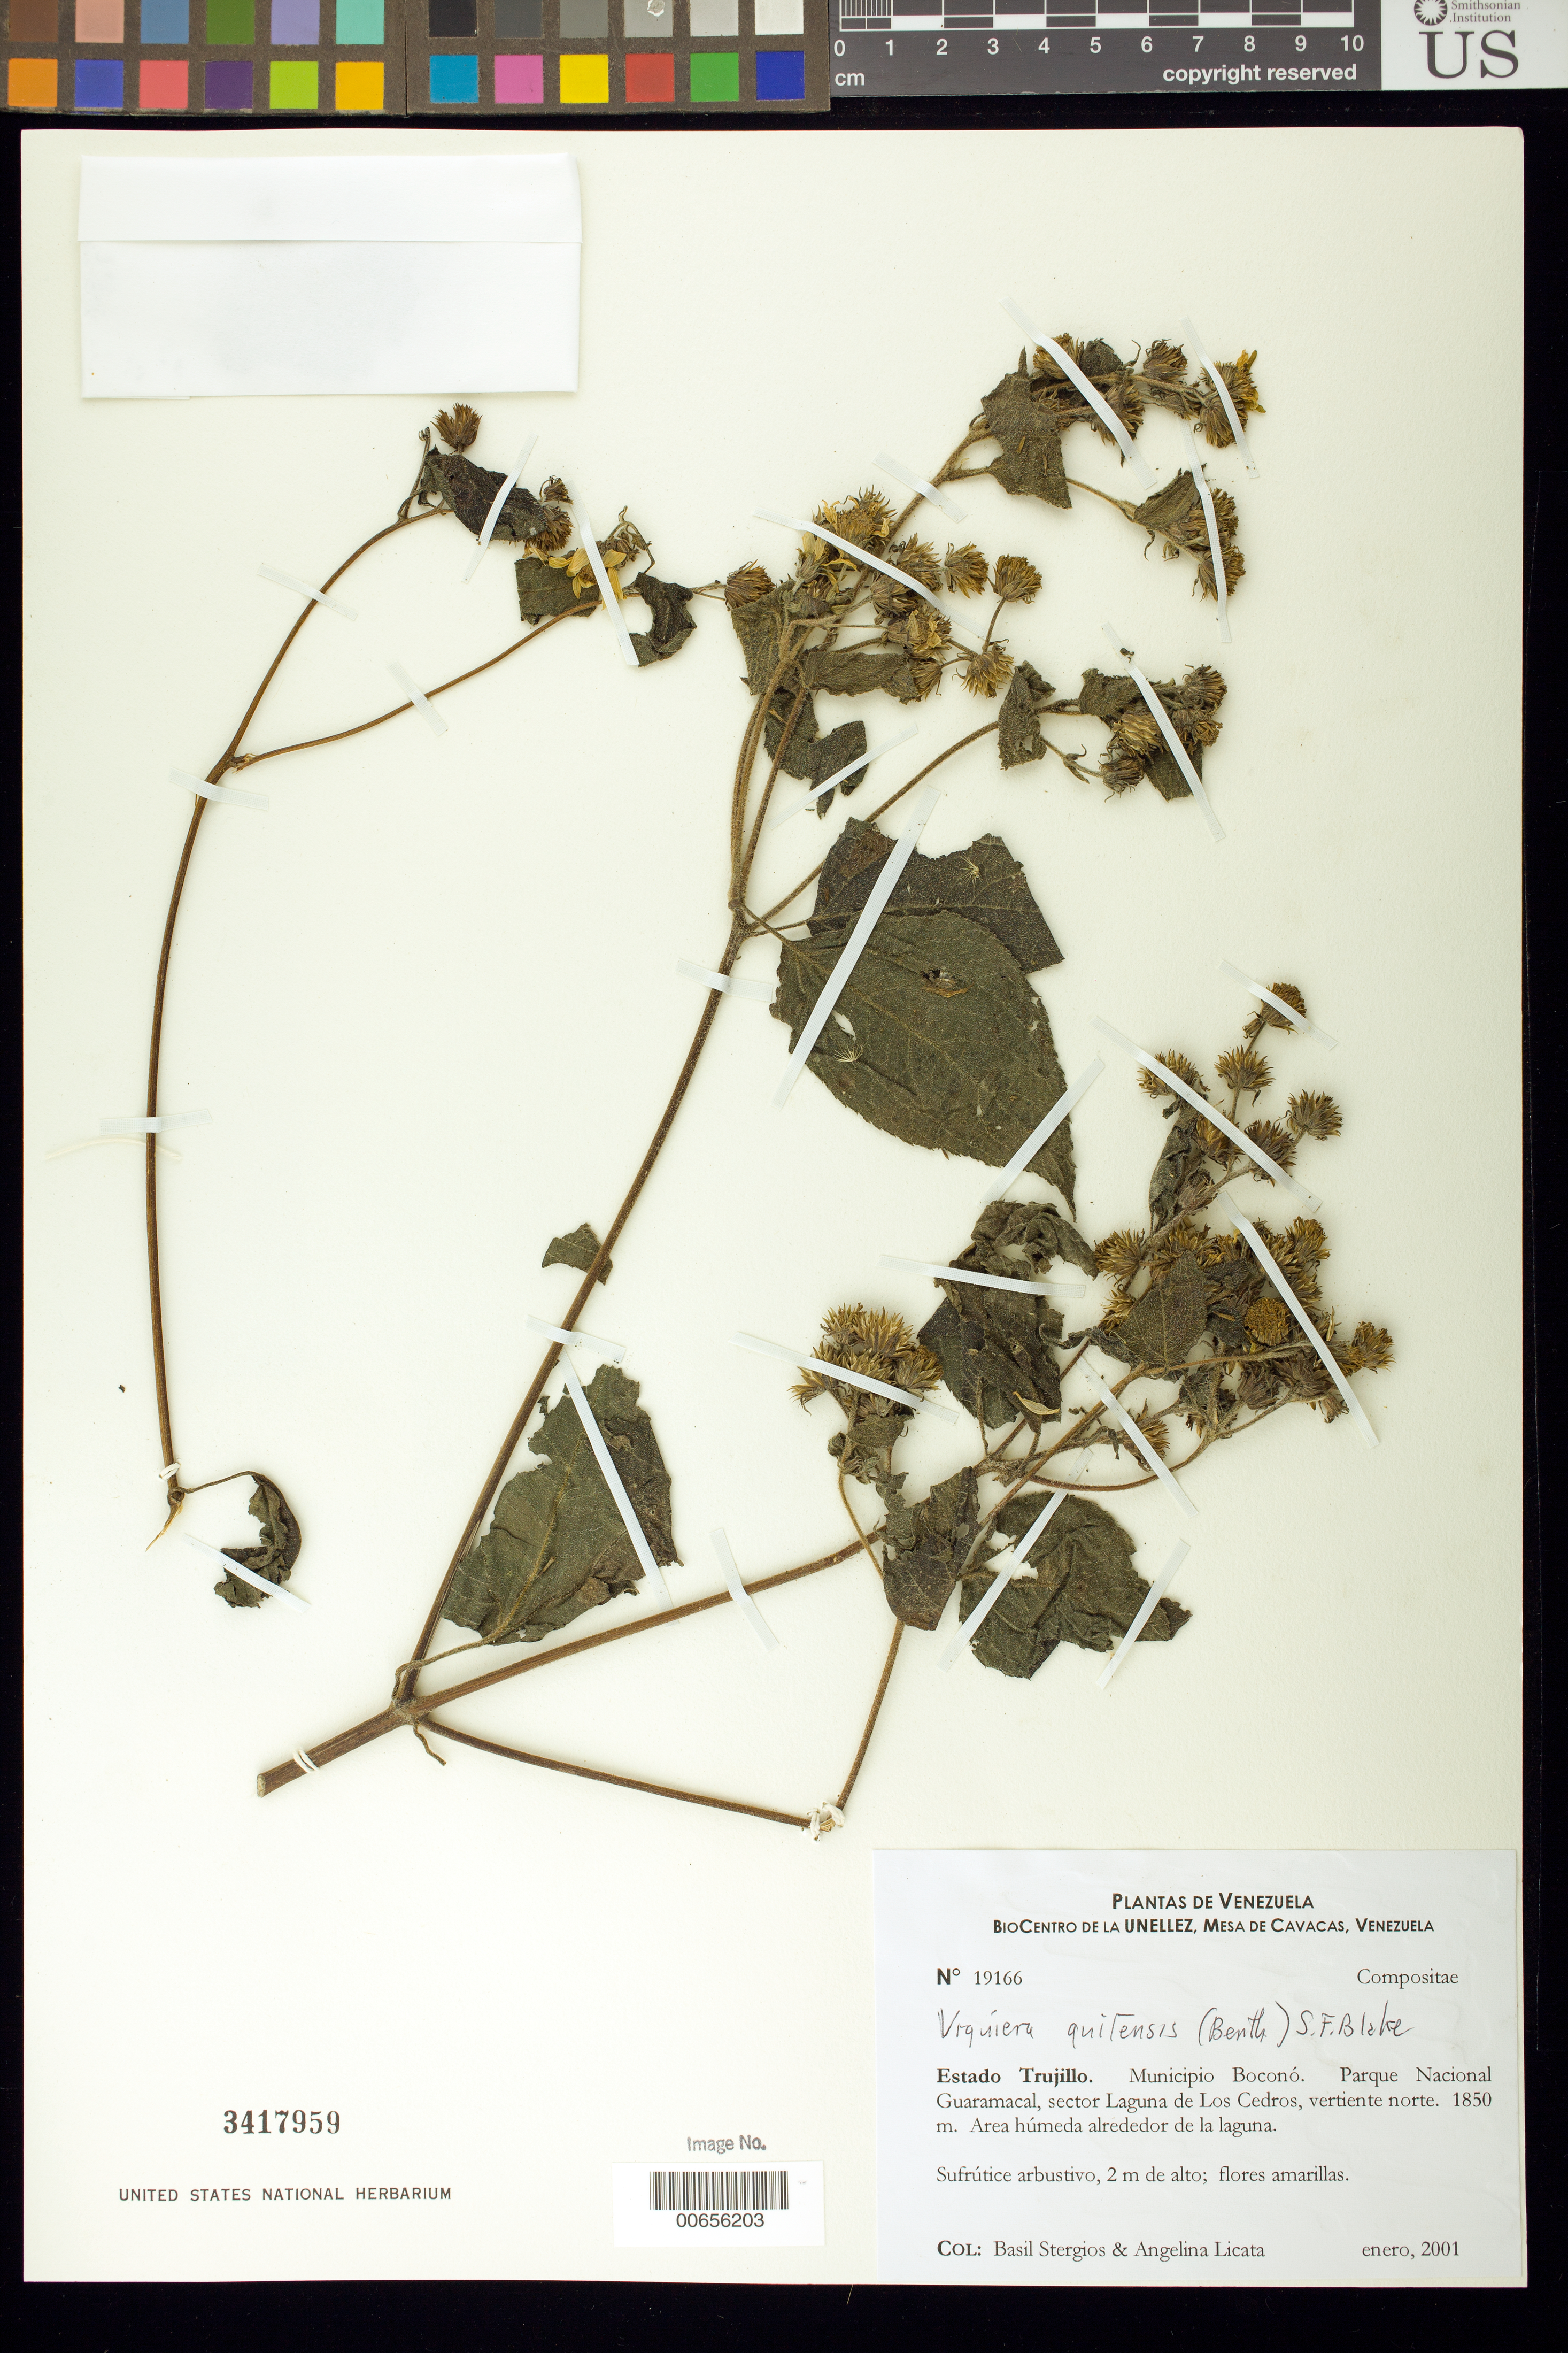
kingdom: Plantae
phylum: Tracheophyta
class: Magnoliopsida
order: Asterales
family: Asteraceae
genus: Viguiera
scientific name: Viguiera quitensis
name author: (Benth.) S.F. Blake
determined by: Robinson, Harold E., (US)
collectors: B. G. Stergios & A. Licata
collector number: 19166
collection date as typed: Jan 2001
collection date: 2001-01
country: Venezuela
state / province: Trujillo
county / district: Boconó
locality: Parque Nacional Guaramacal, sector Laguna de Los Cedros, vertiente N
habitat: Area húmeda alrededor de la laguna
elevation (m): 1850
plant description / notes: PORT, TEX, US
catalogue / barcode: US 3417959